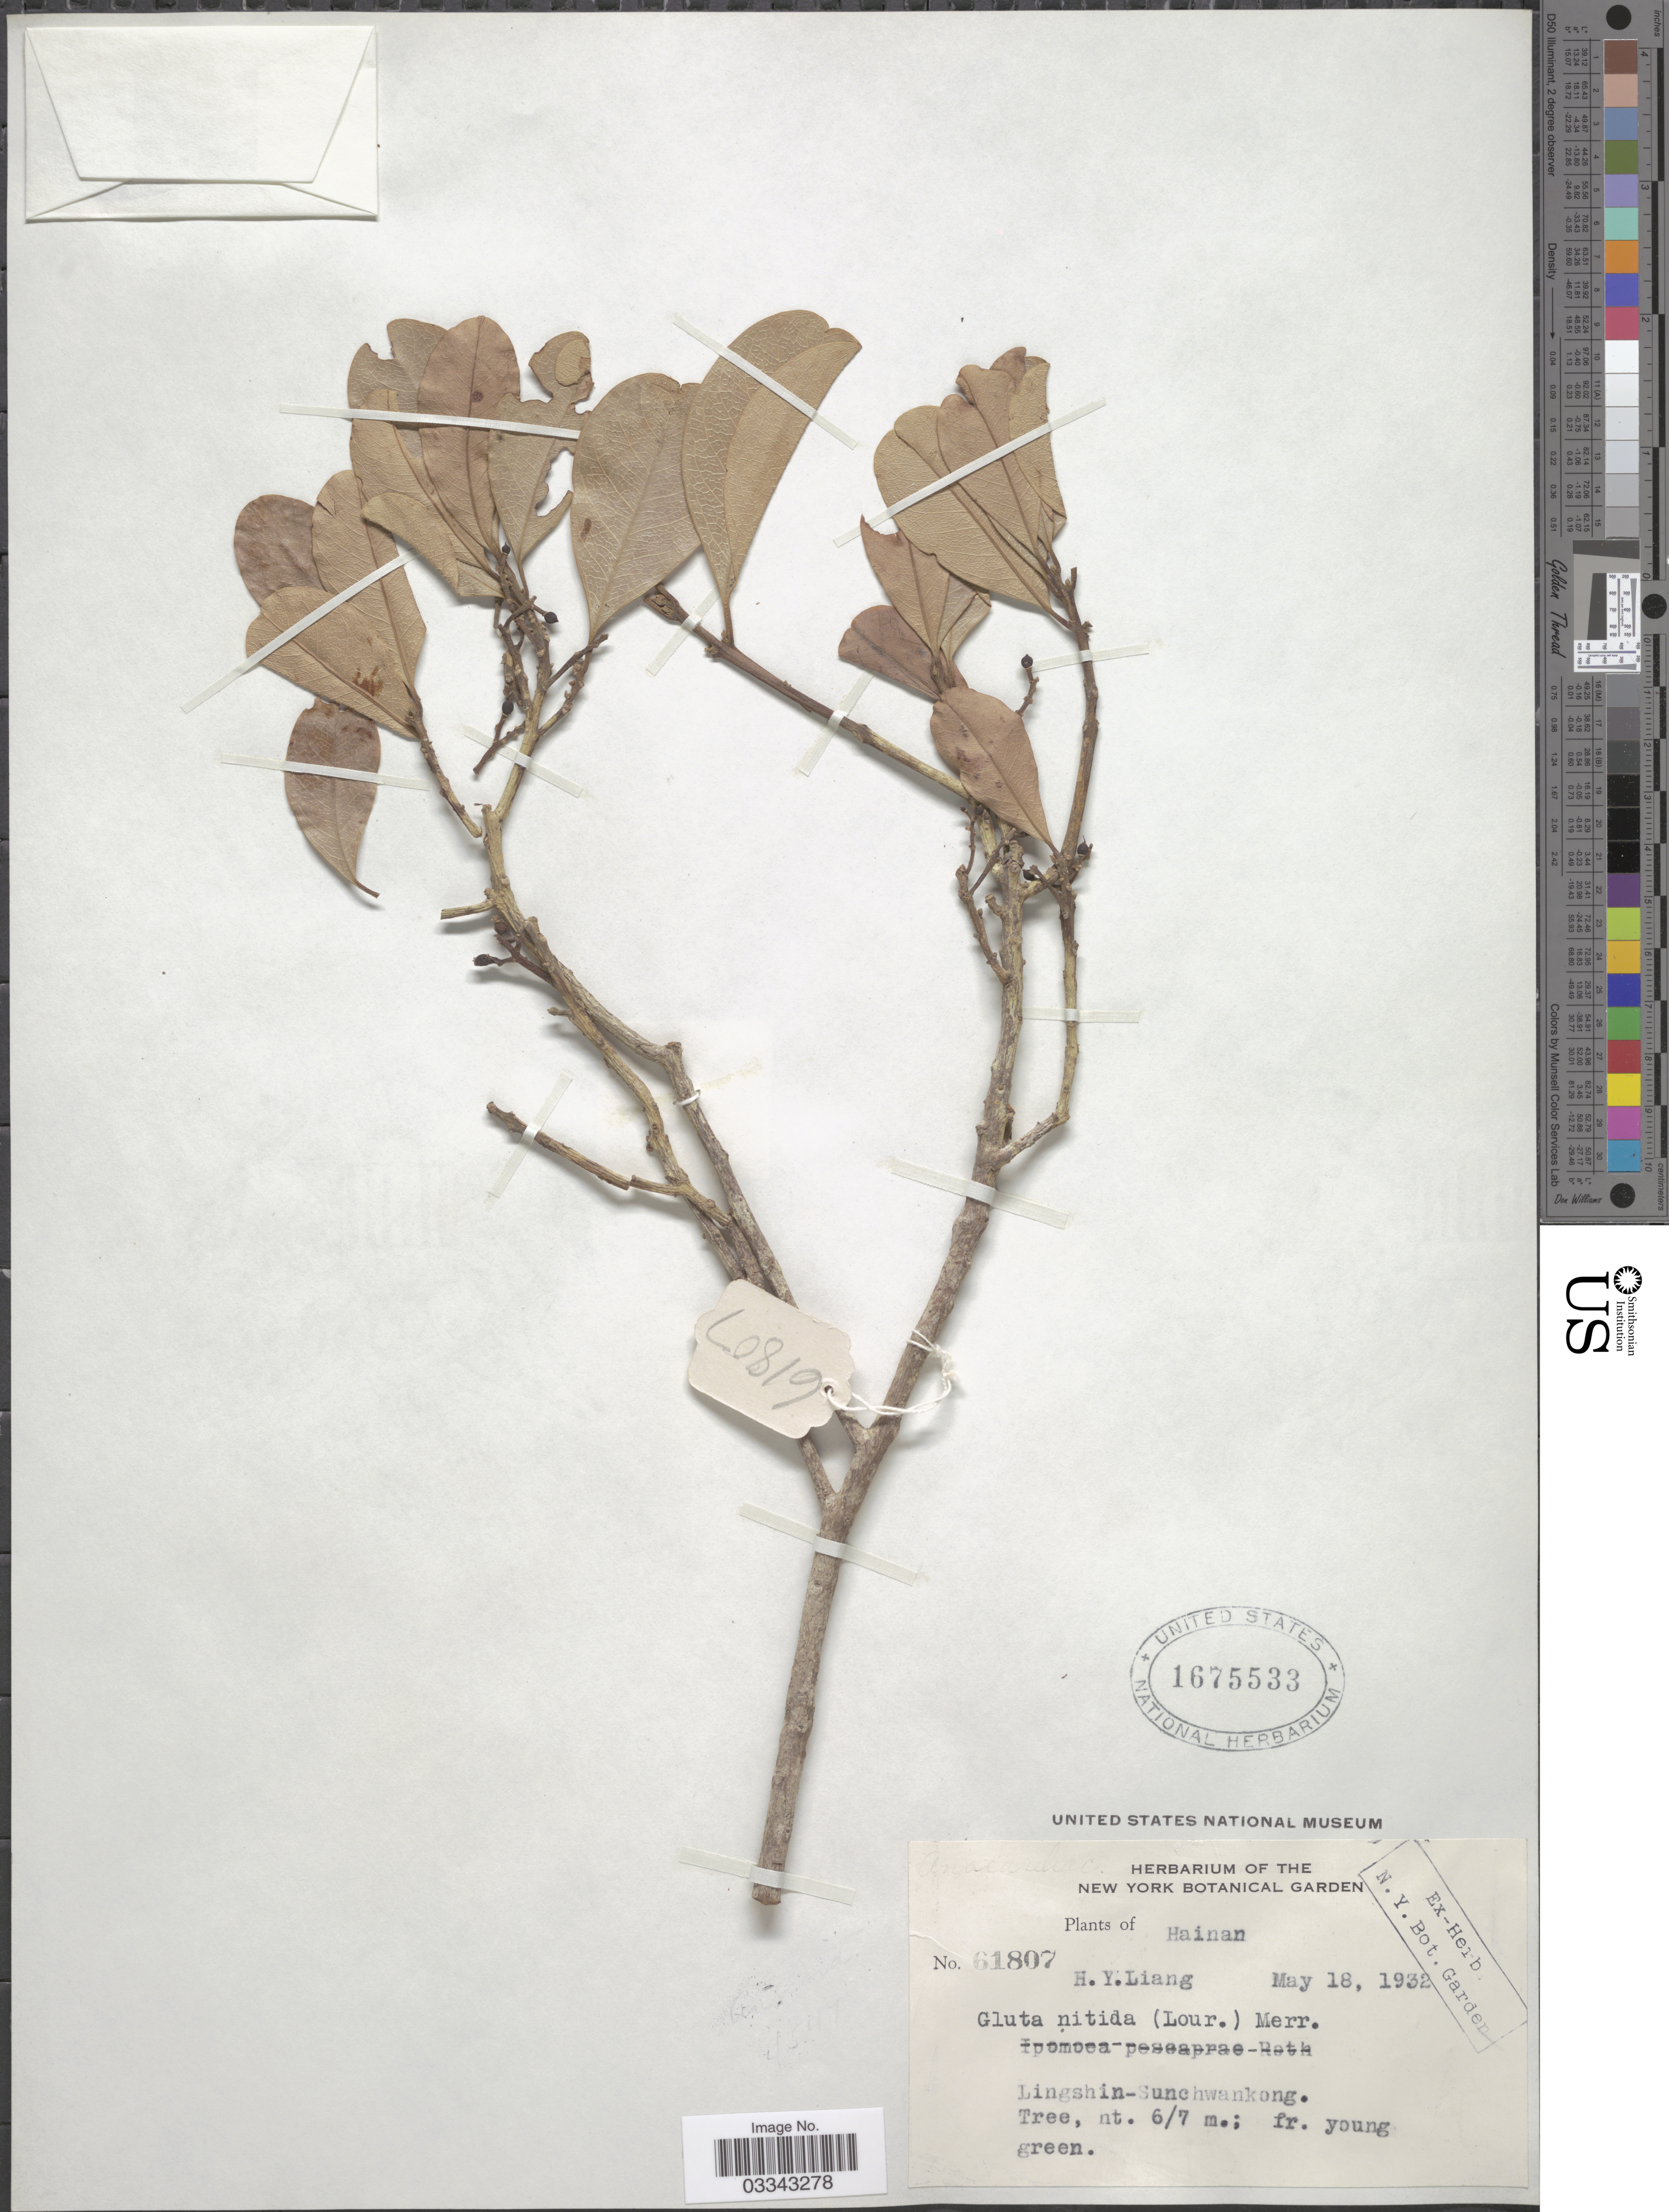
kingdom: Plantae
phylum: Tracheophyta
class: Magnoliopsida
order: Sapindales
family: Anacardiaceae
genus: Gluta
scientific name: Gluta nitida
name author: (Lour.) Merr.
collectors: H. Y. Liang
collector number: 61807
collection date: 1932-05-18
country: China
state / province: Hainan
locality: Lingshin-Sunchwankong.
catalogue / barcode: US 1675533